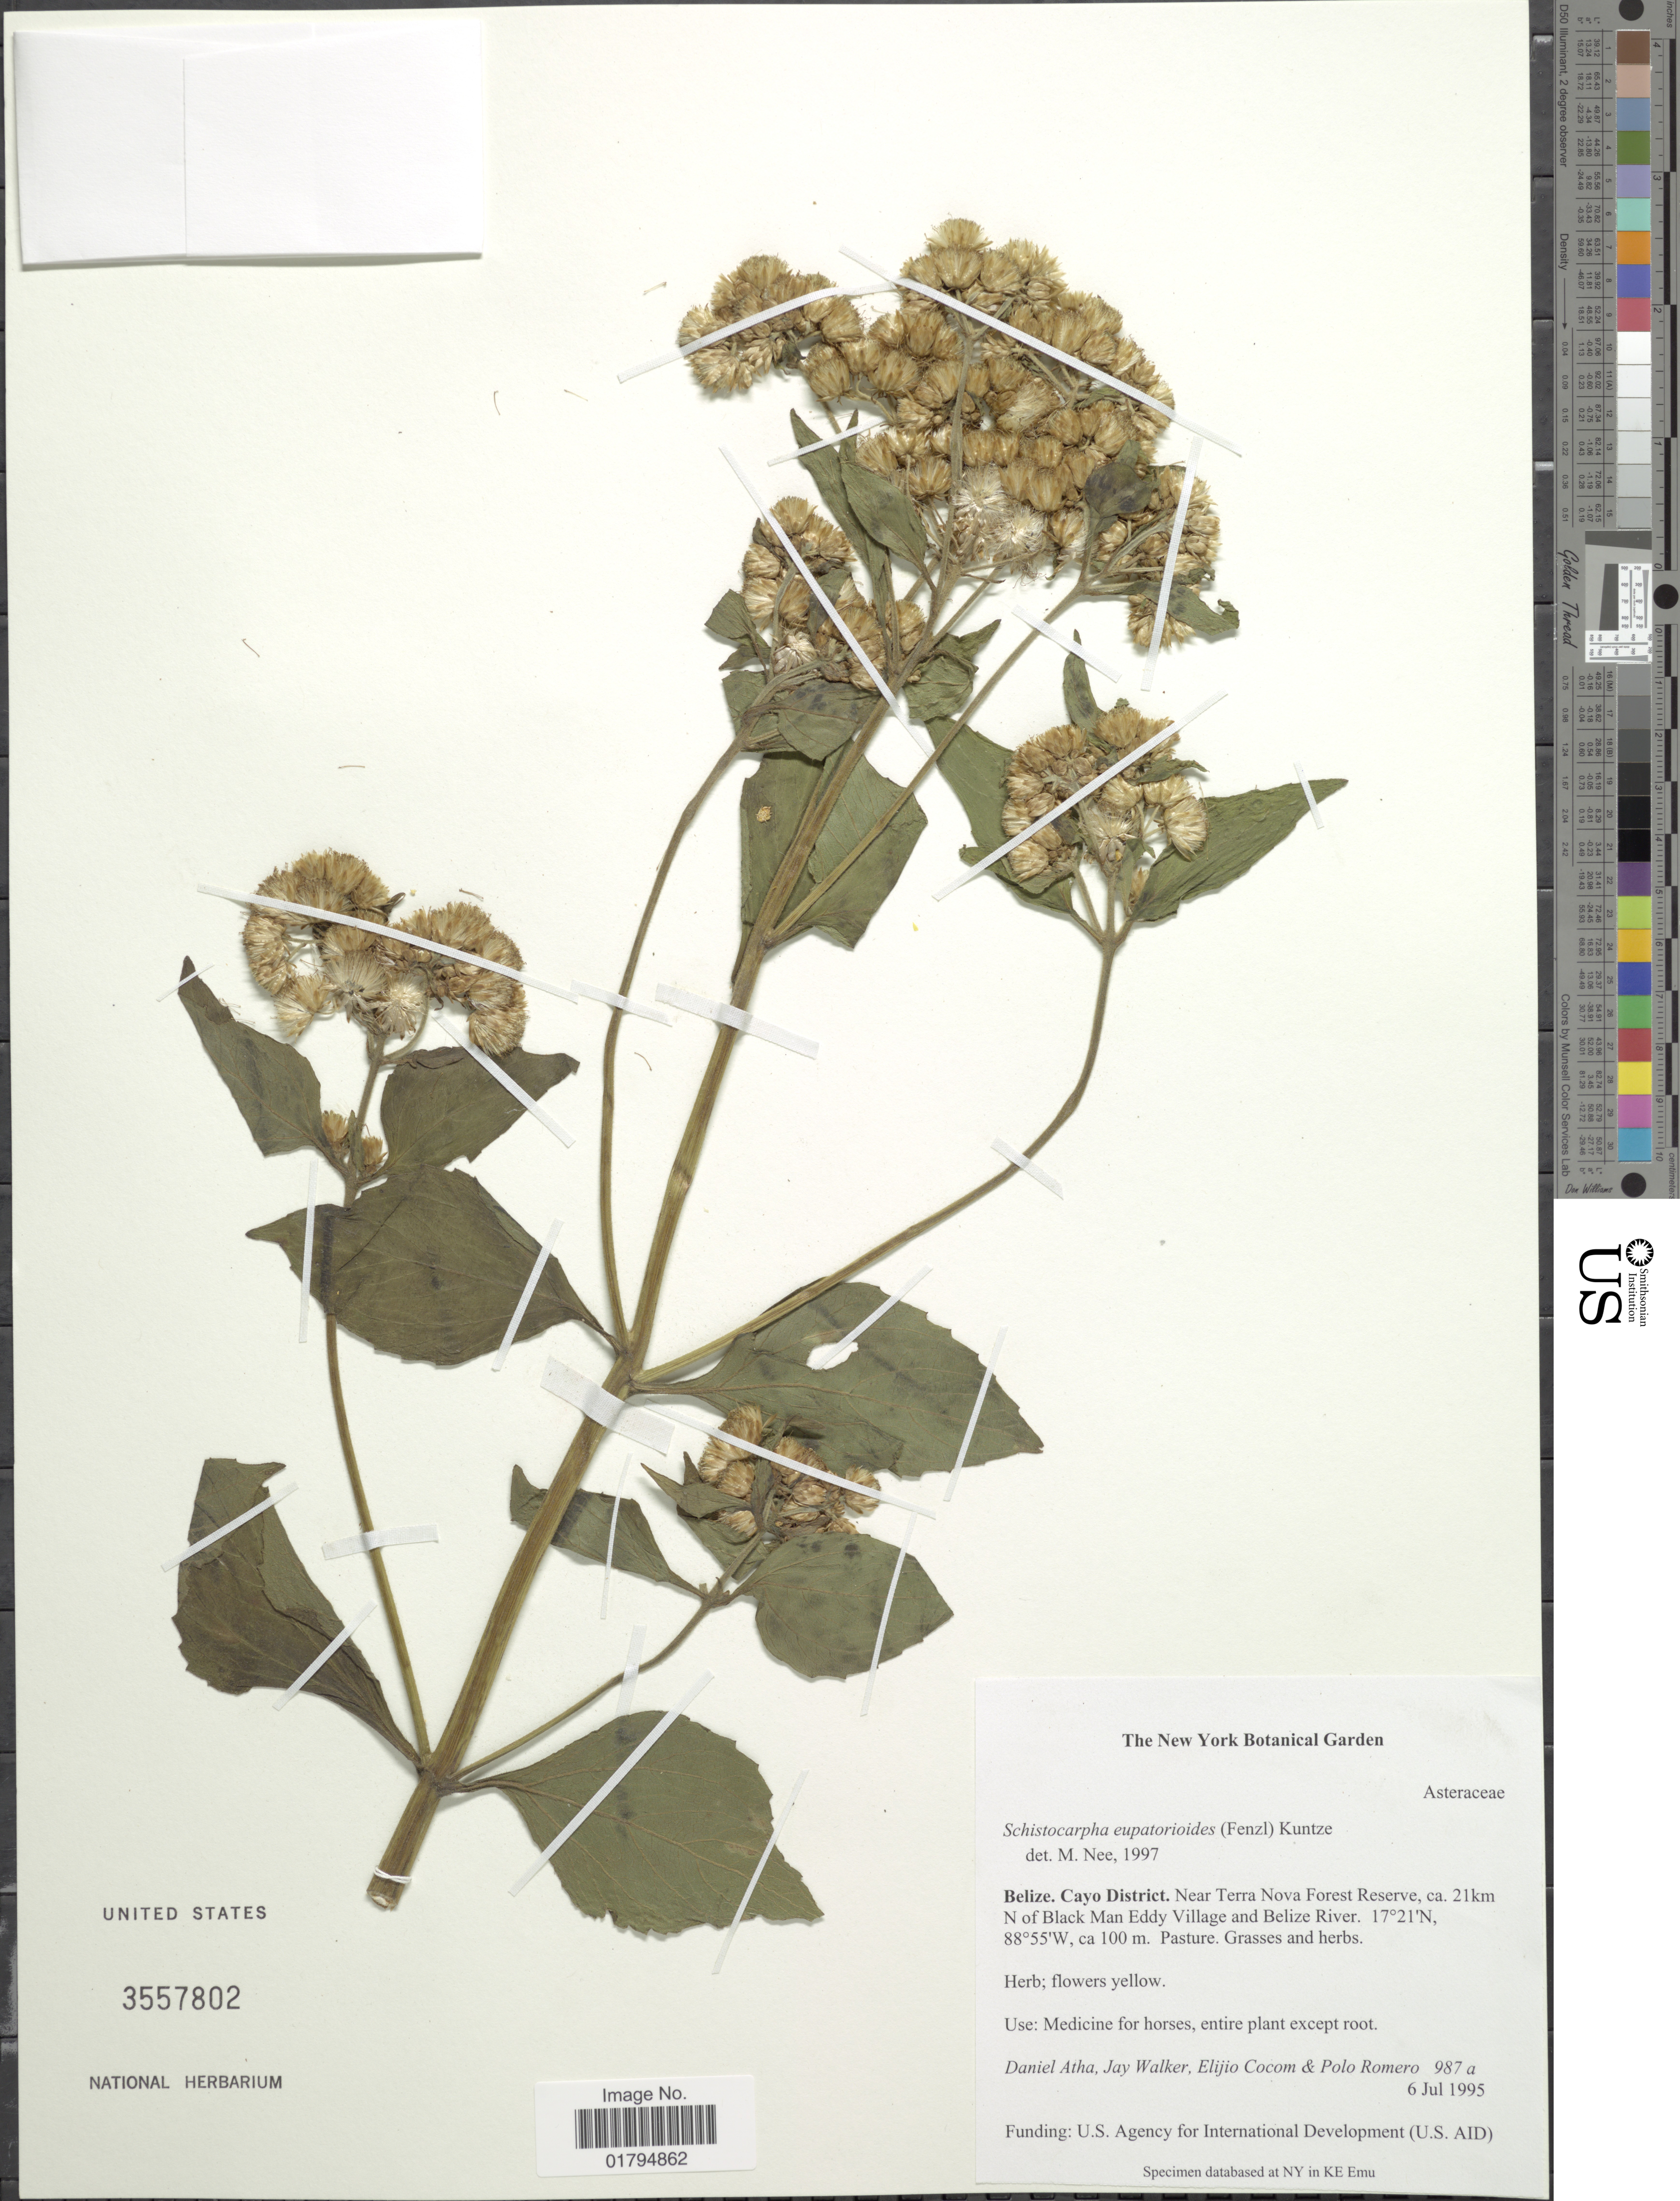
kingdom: Plantae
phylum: Tracheophyta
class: Magnoliopsida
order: Asterales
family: Asteraceae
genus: Schistocarpha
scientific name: Schistocarpha eupatorioides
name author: (Fenzl) Kuntze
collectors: D. Atha, J. Walker, E. Cocom & P. Romero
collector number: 987a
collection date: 1995-07-06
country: Belize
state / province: Cayo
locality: Near Terra Nova Reserve, ca. 21 km N of Black Man Eddy Village and Belize River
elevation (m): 100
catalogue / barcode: US 3557802